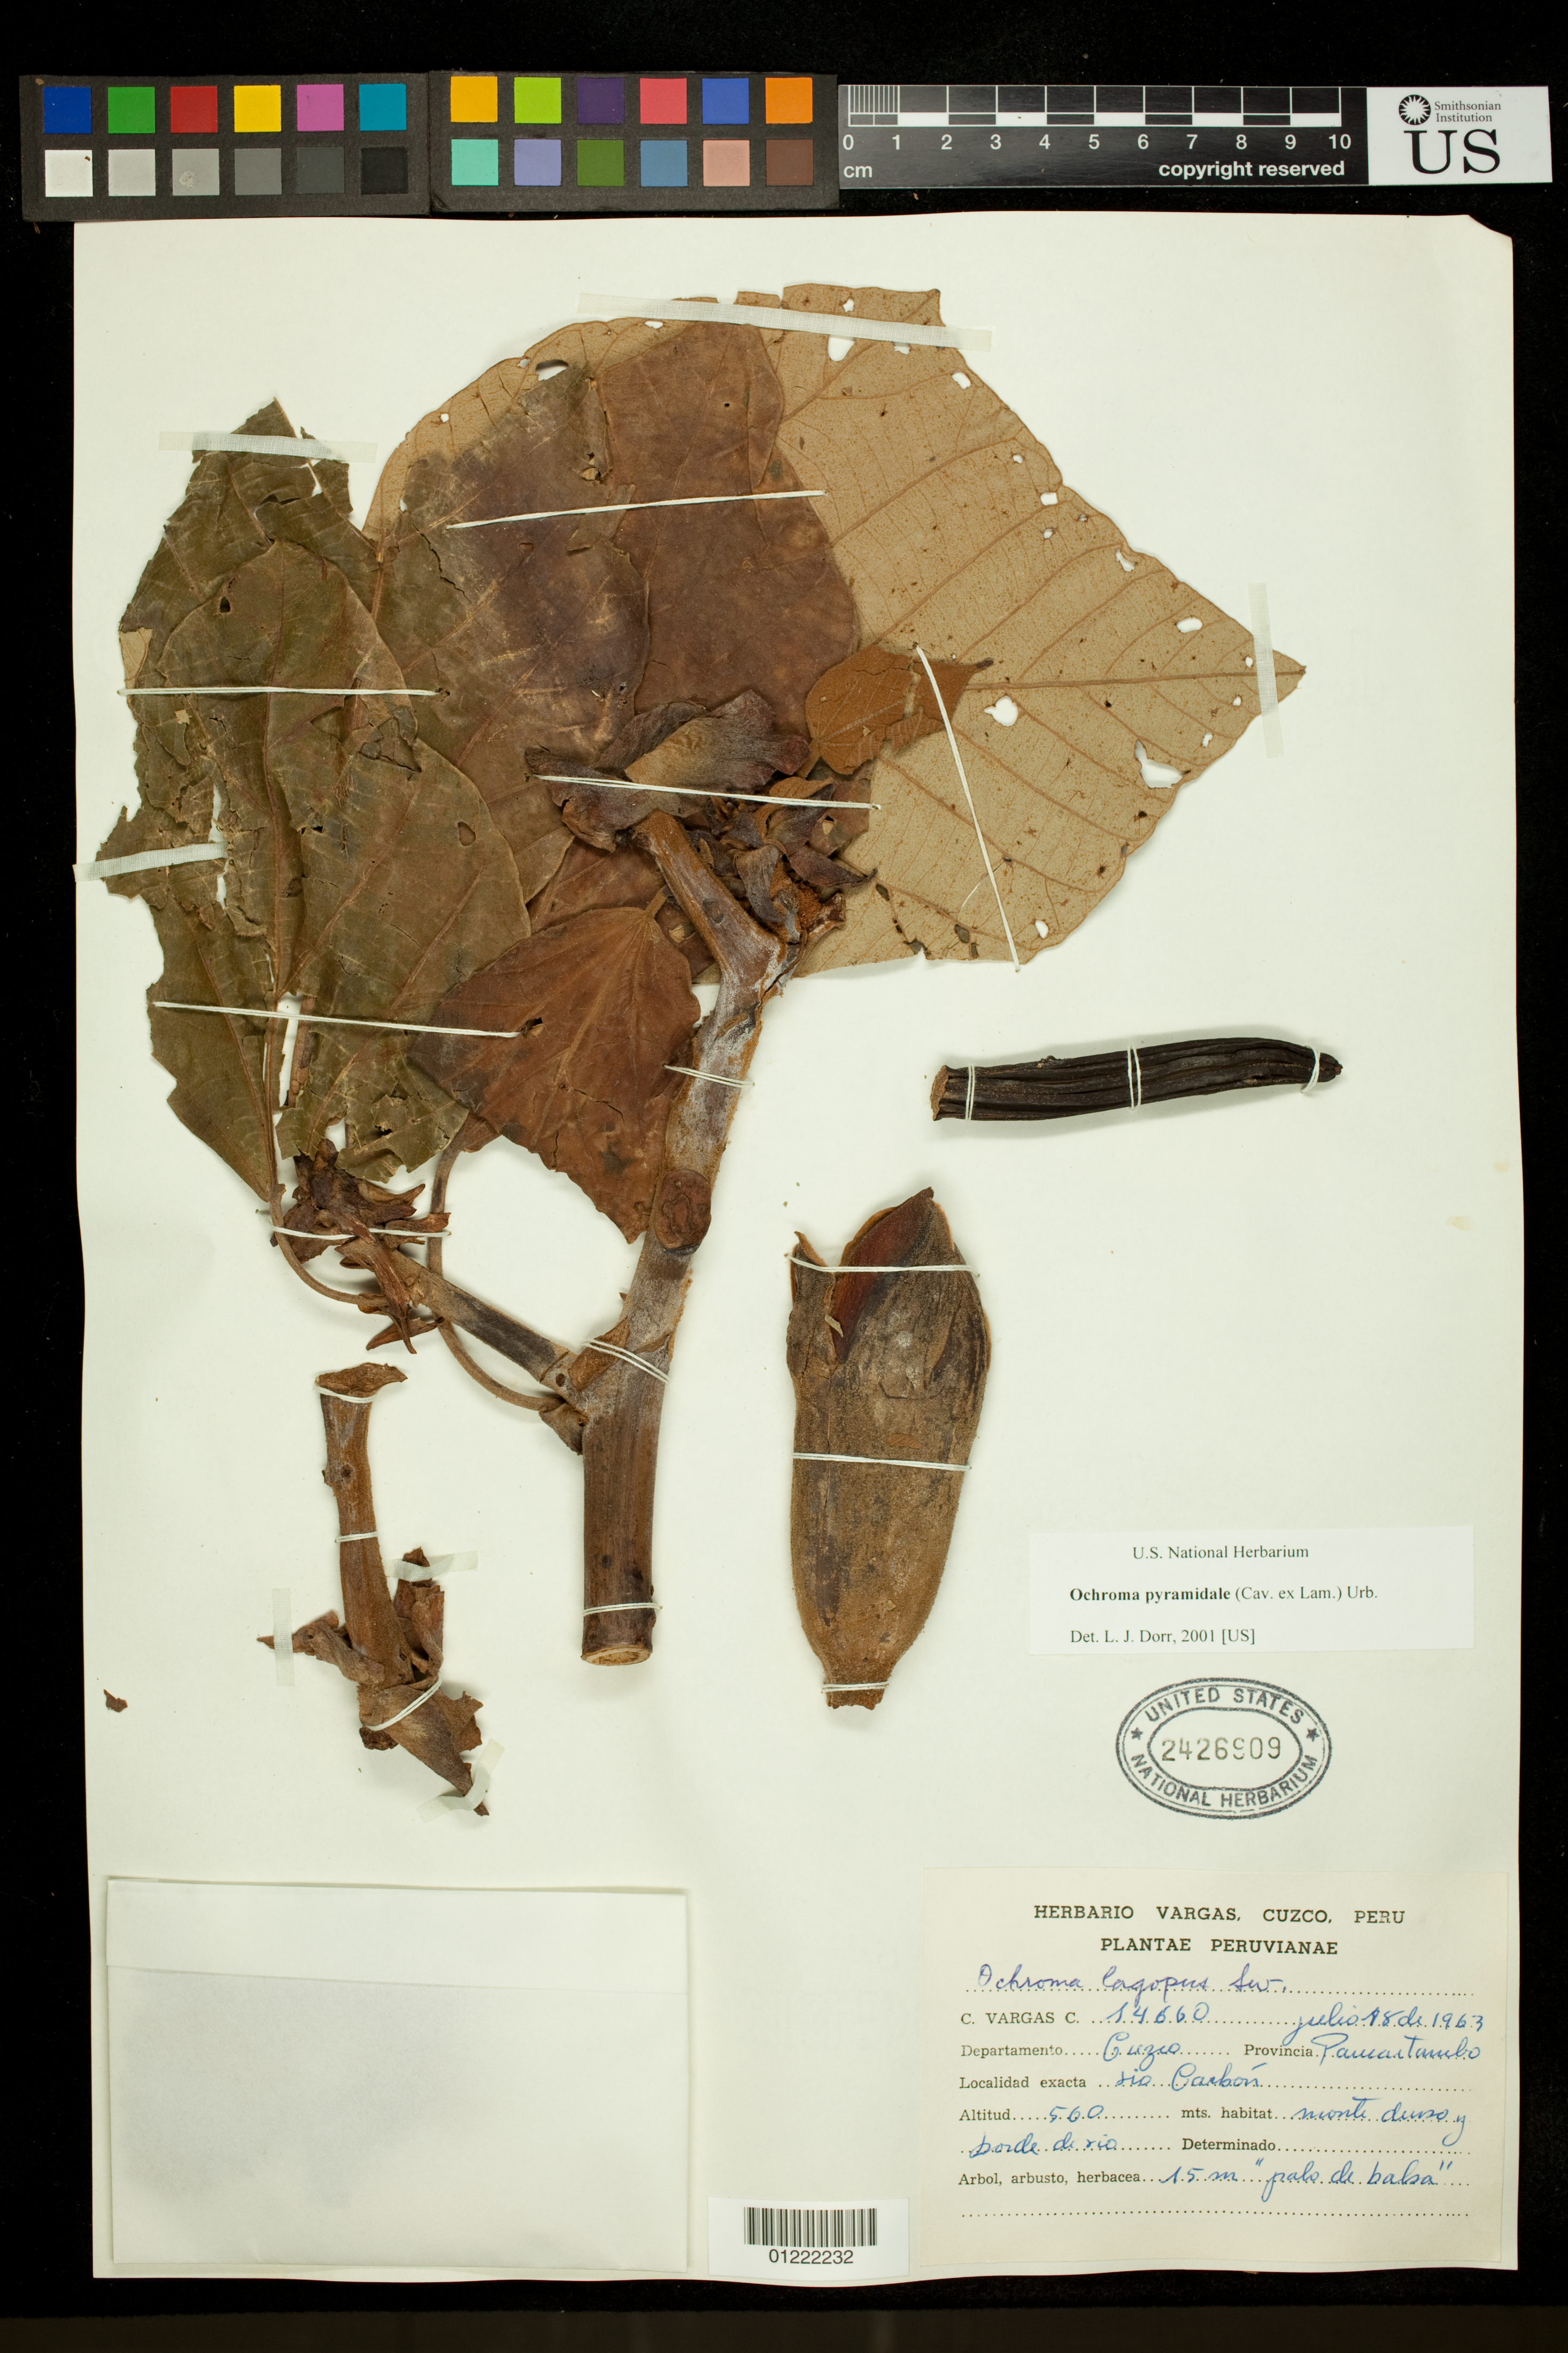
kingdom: Plantae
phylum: Tracheophyta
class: Magnoliopsida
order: Malvales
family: Malvaceae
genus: Ochroma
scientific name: Ochroma pyramidale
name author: (Cav. ex Lam.) Urb.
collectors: C. Vargas C.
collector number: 14660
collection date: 1963-07-18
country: Peru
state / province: Cusco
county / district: Paucartambo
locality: rio Carbon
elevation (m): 560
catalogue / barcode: US 2426909